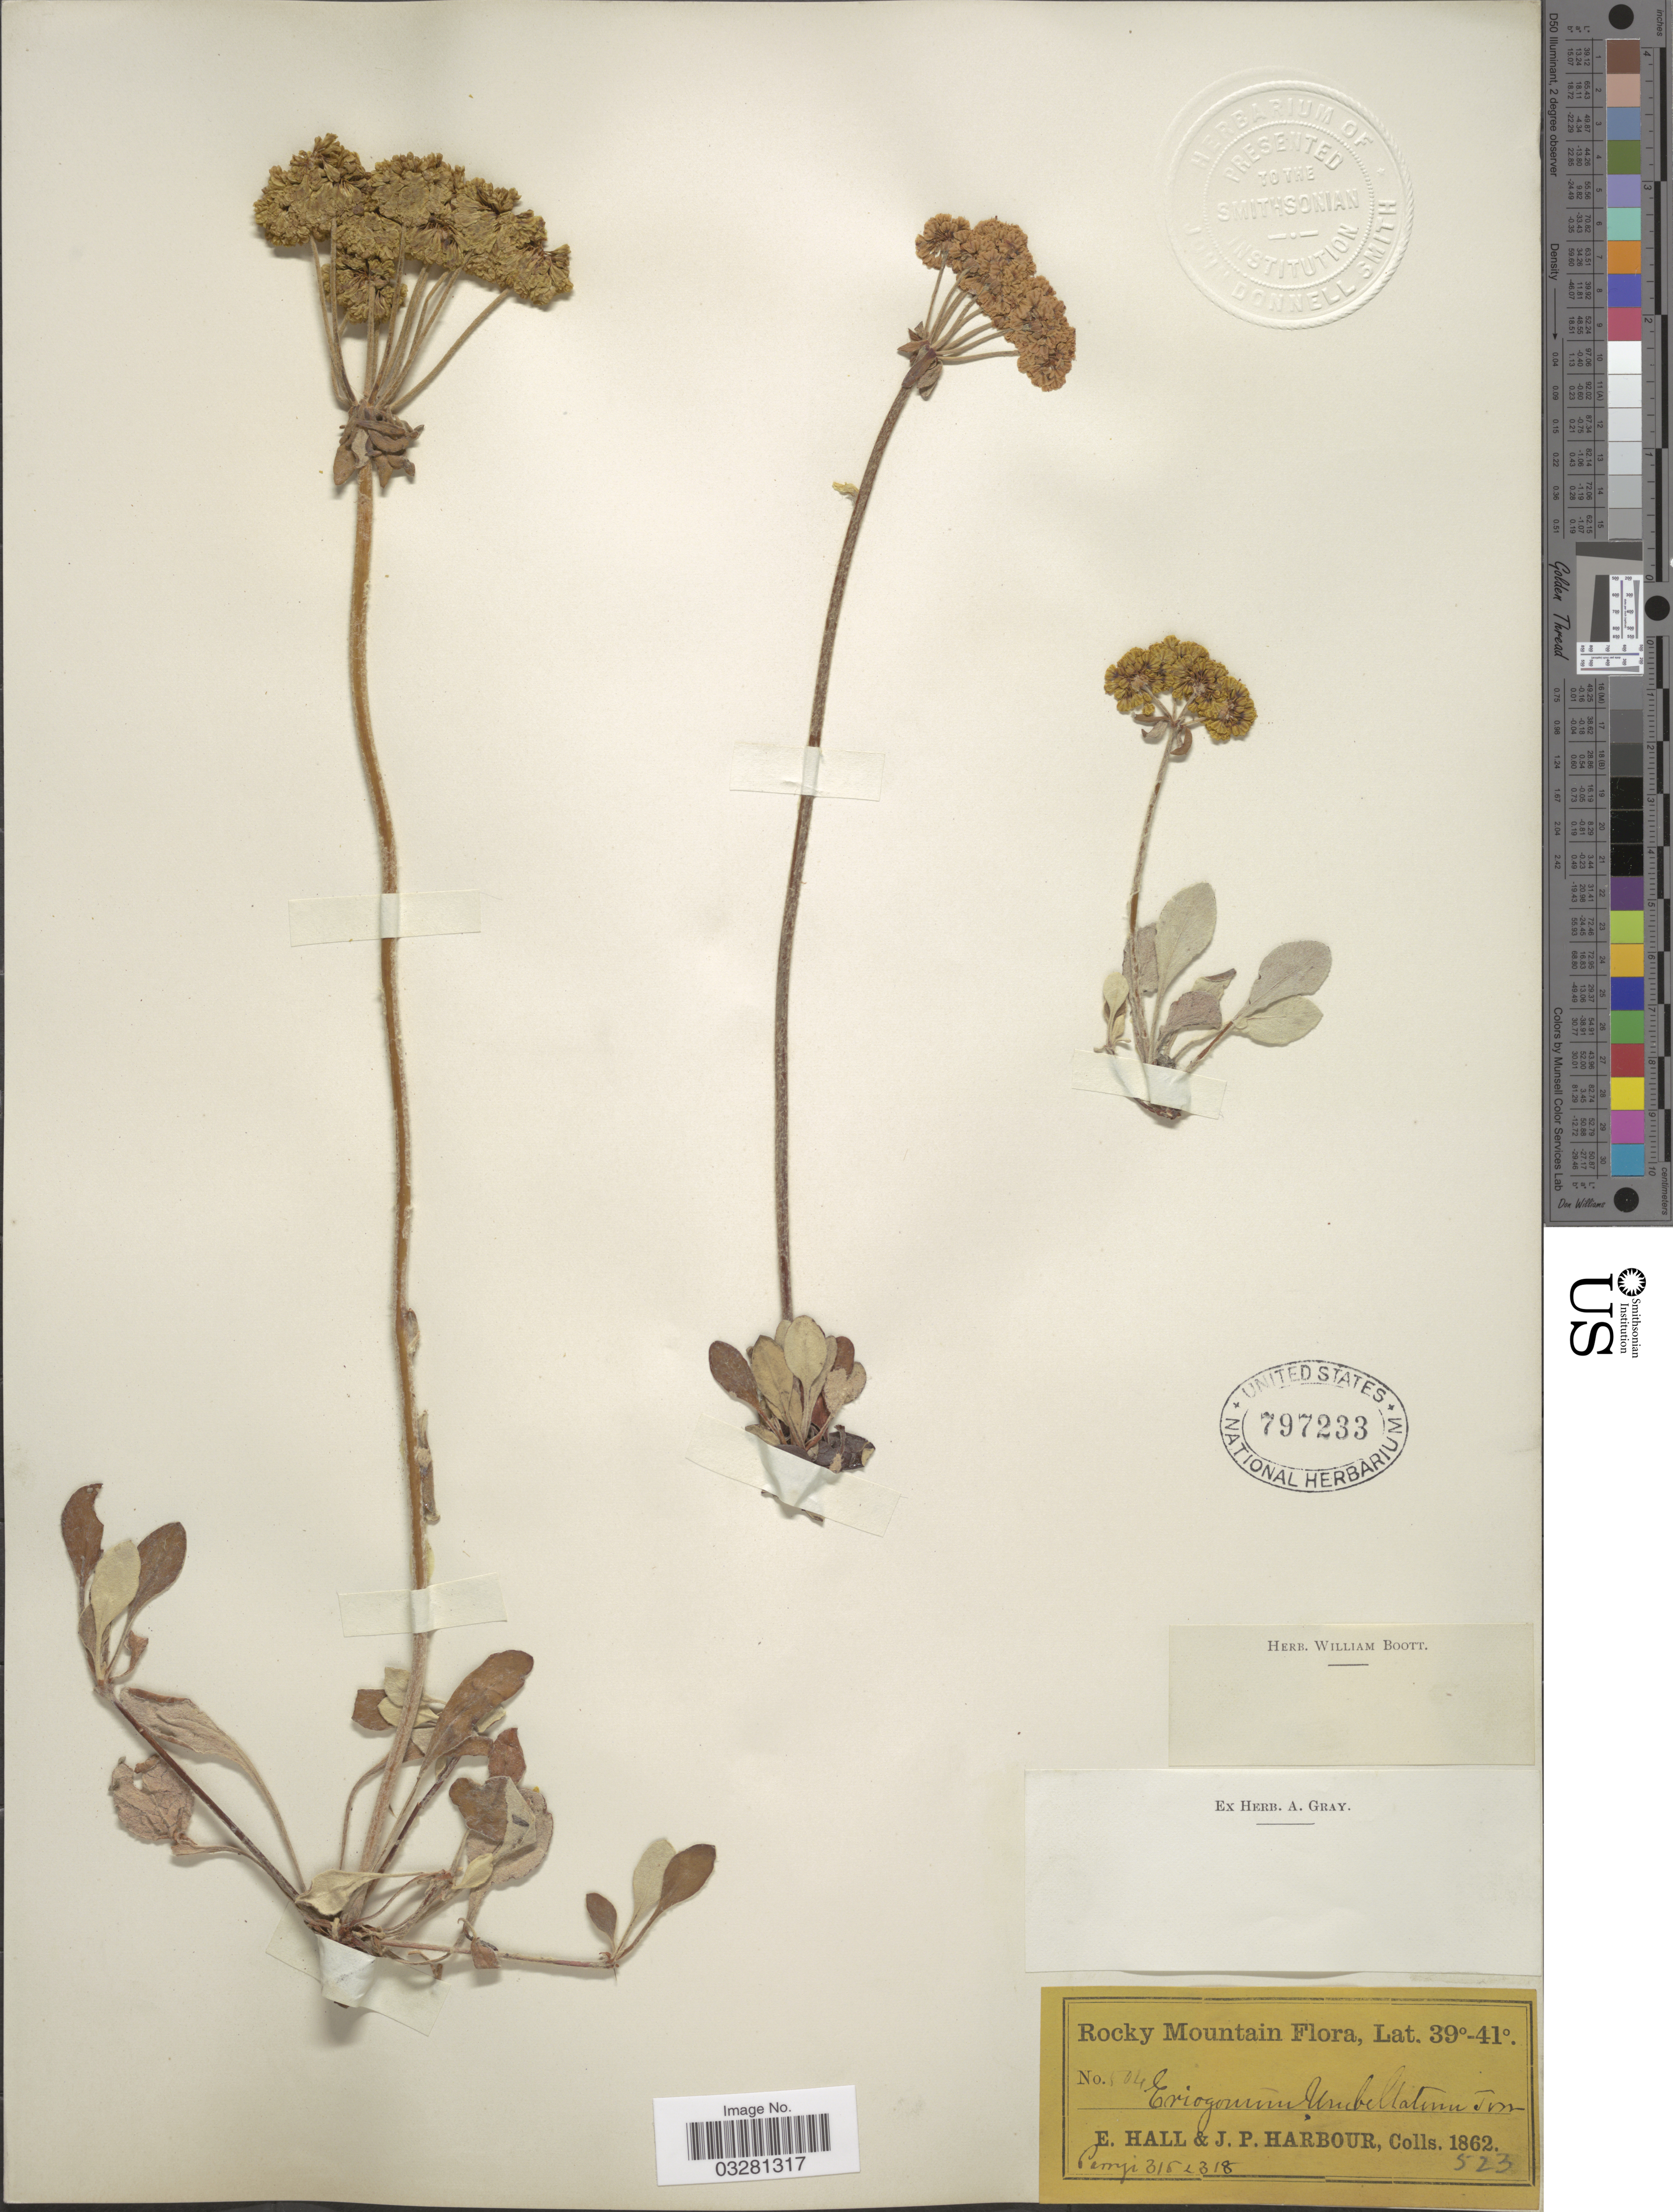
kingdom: Plantae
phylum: Tracheophyta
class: Magnoliopsida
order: Caryophyllales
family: Polygonaceae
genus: Eriogonum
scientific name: Eriogonum umbellatum var. umbellatum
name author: Torr.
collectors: E. Hall & J. Harbour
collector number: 504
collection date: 1862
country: United States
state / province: Colorado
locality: Rocky Mountain.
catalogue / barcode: US 797233